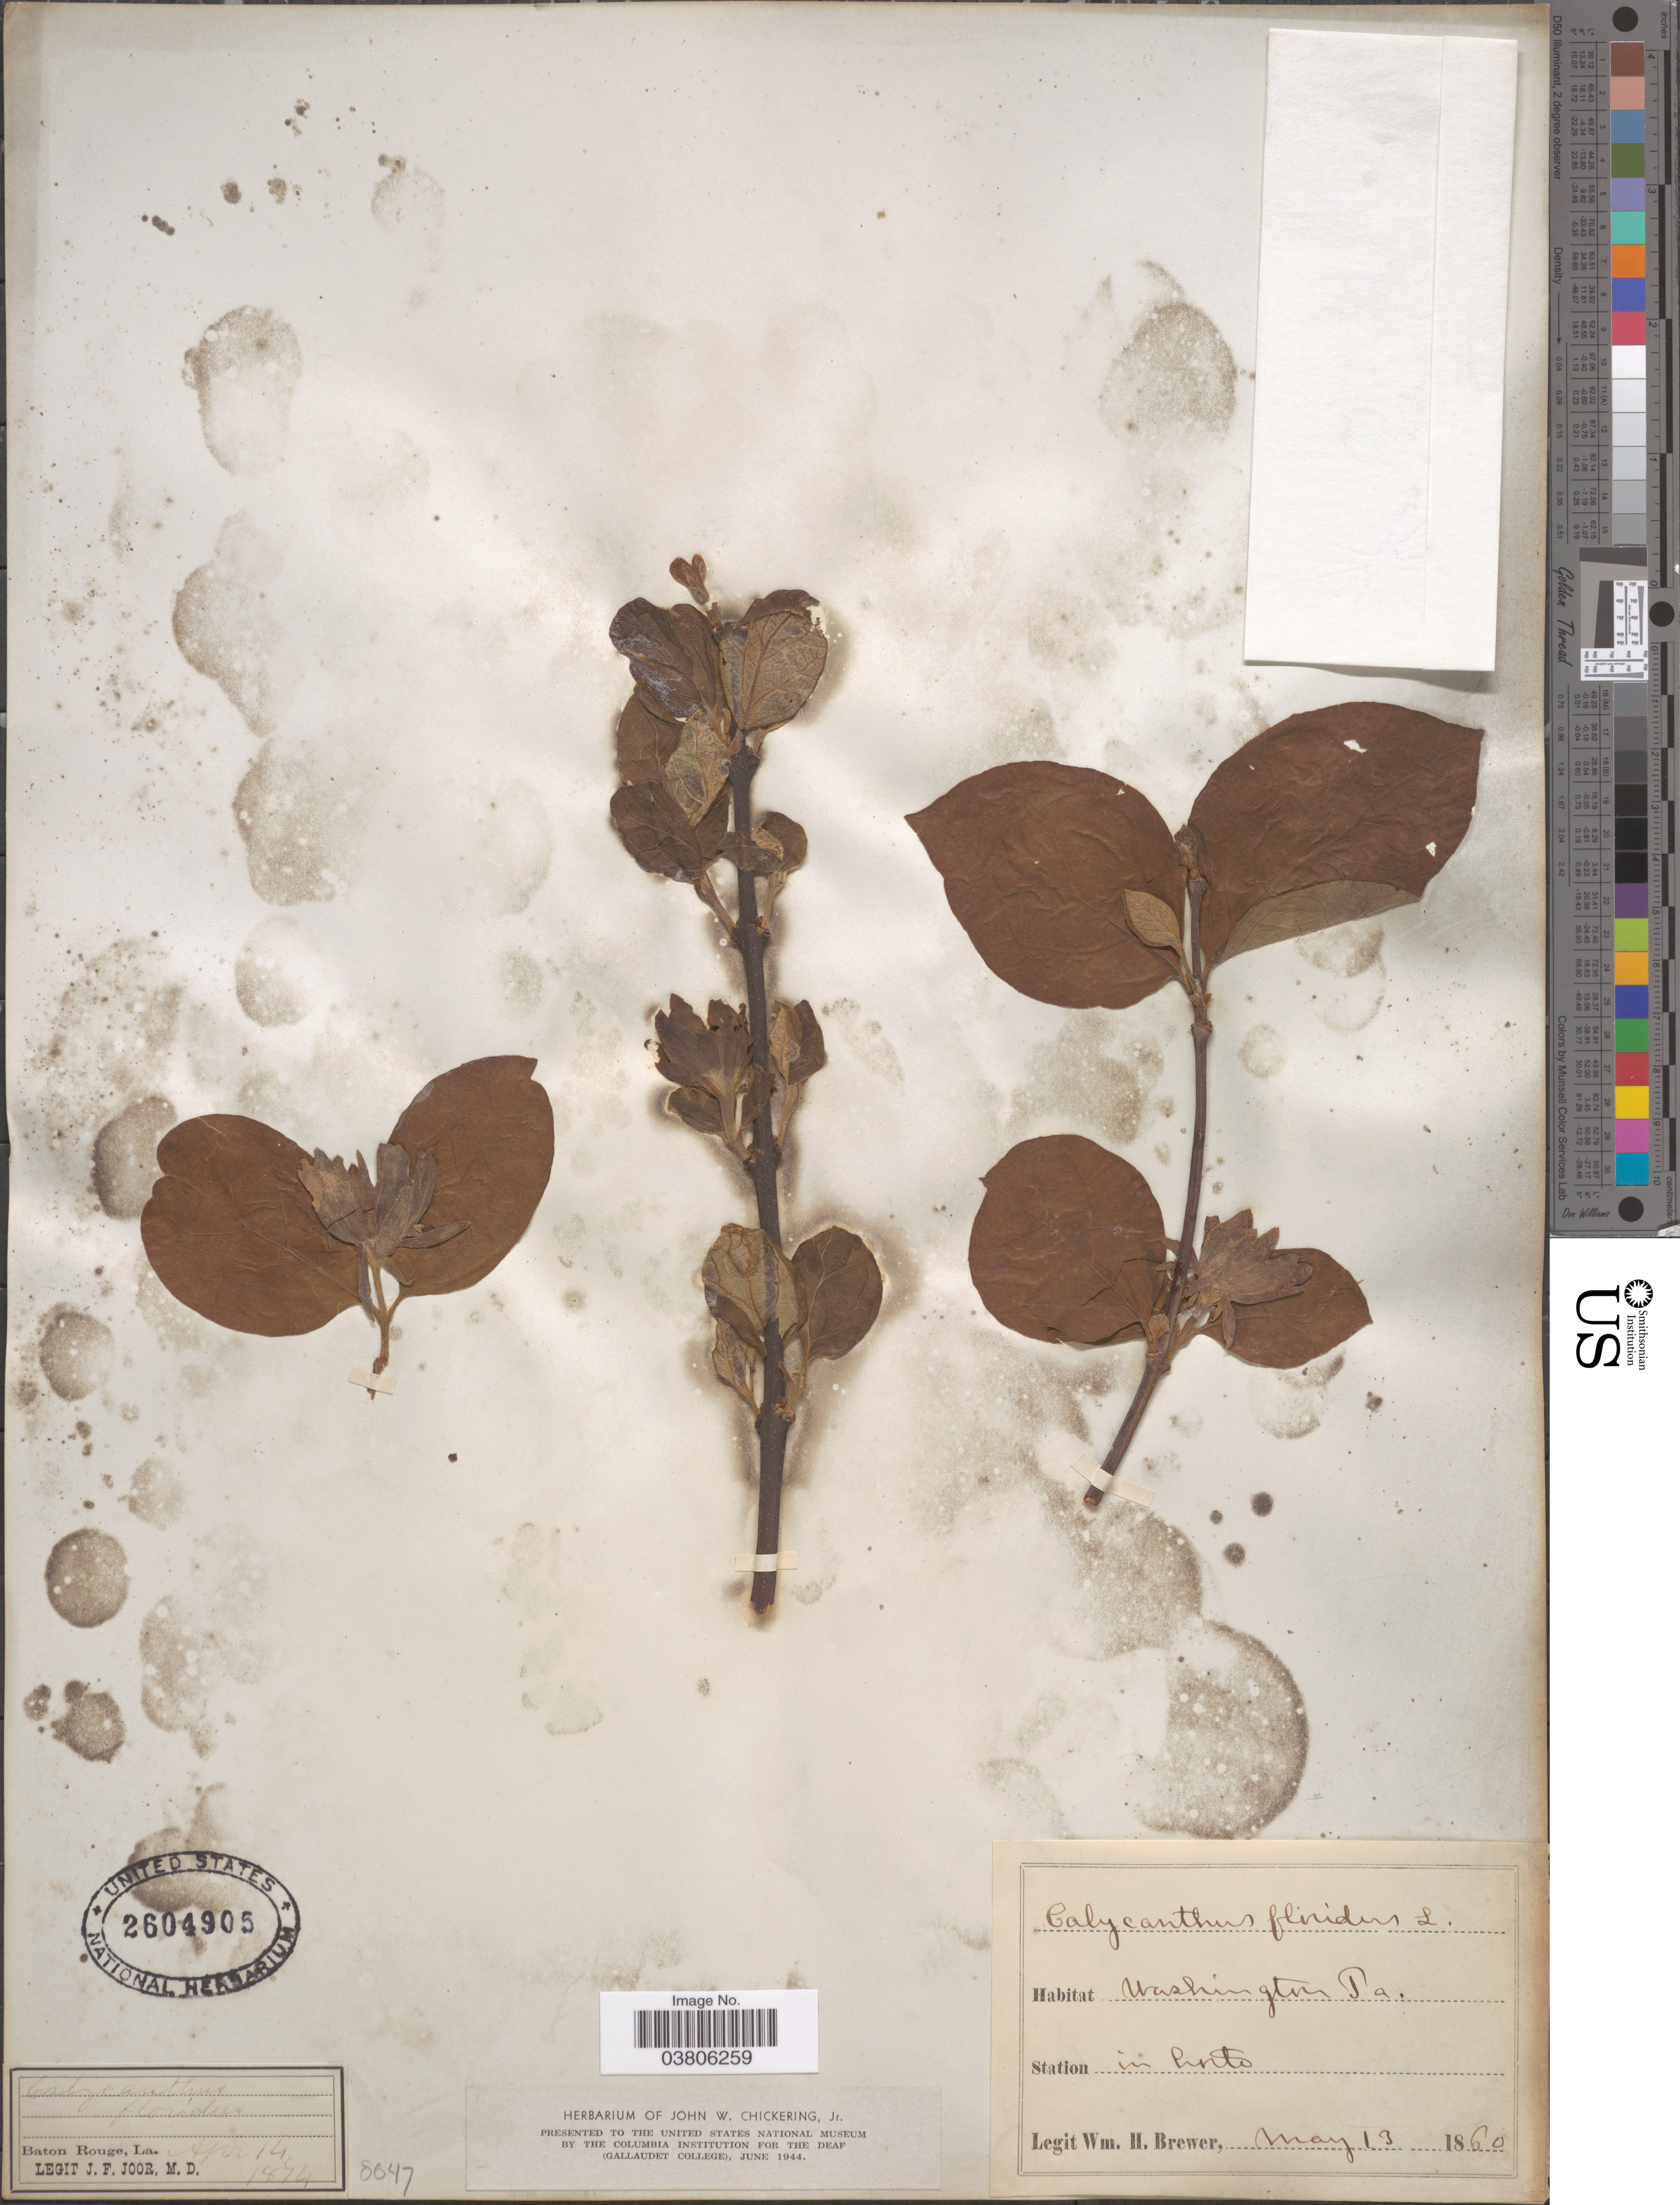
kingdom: Plantae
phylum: Tracheophyta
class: Magnoliopsida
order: Laurales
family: Calycanthaceae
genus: Calycanthus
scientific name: Calycanthus floridus var. floridus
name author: L.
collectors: W. H. Brewer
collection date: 1860-05-13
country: United States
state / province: Pennsylvania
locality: Washington Pa. Station in Porto.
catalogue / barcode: US 2604905-2